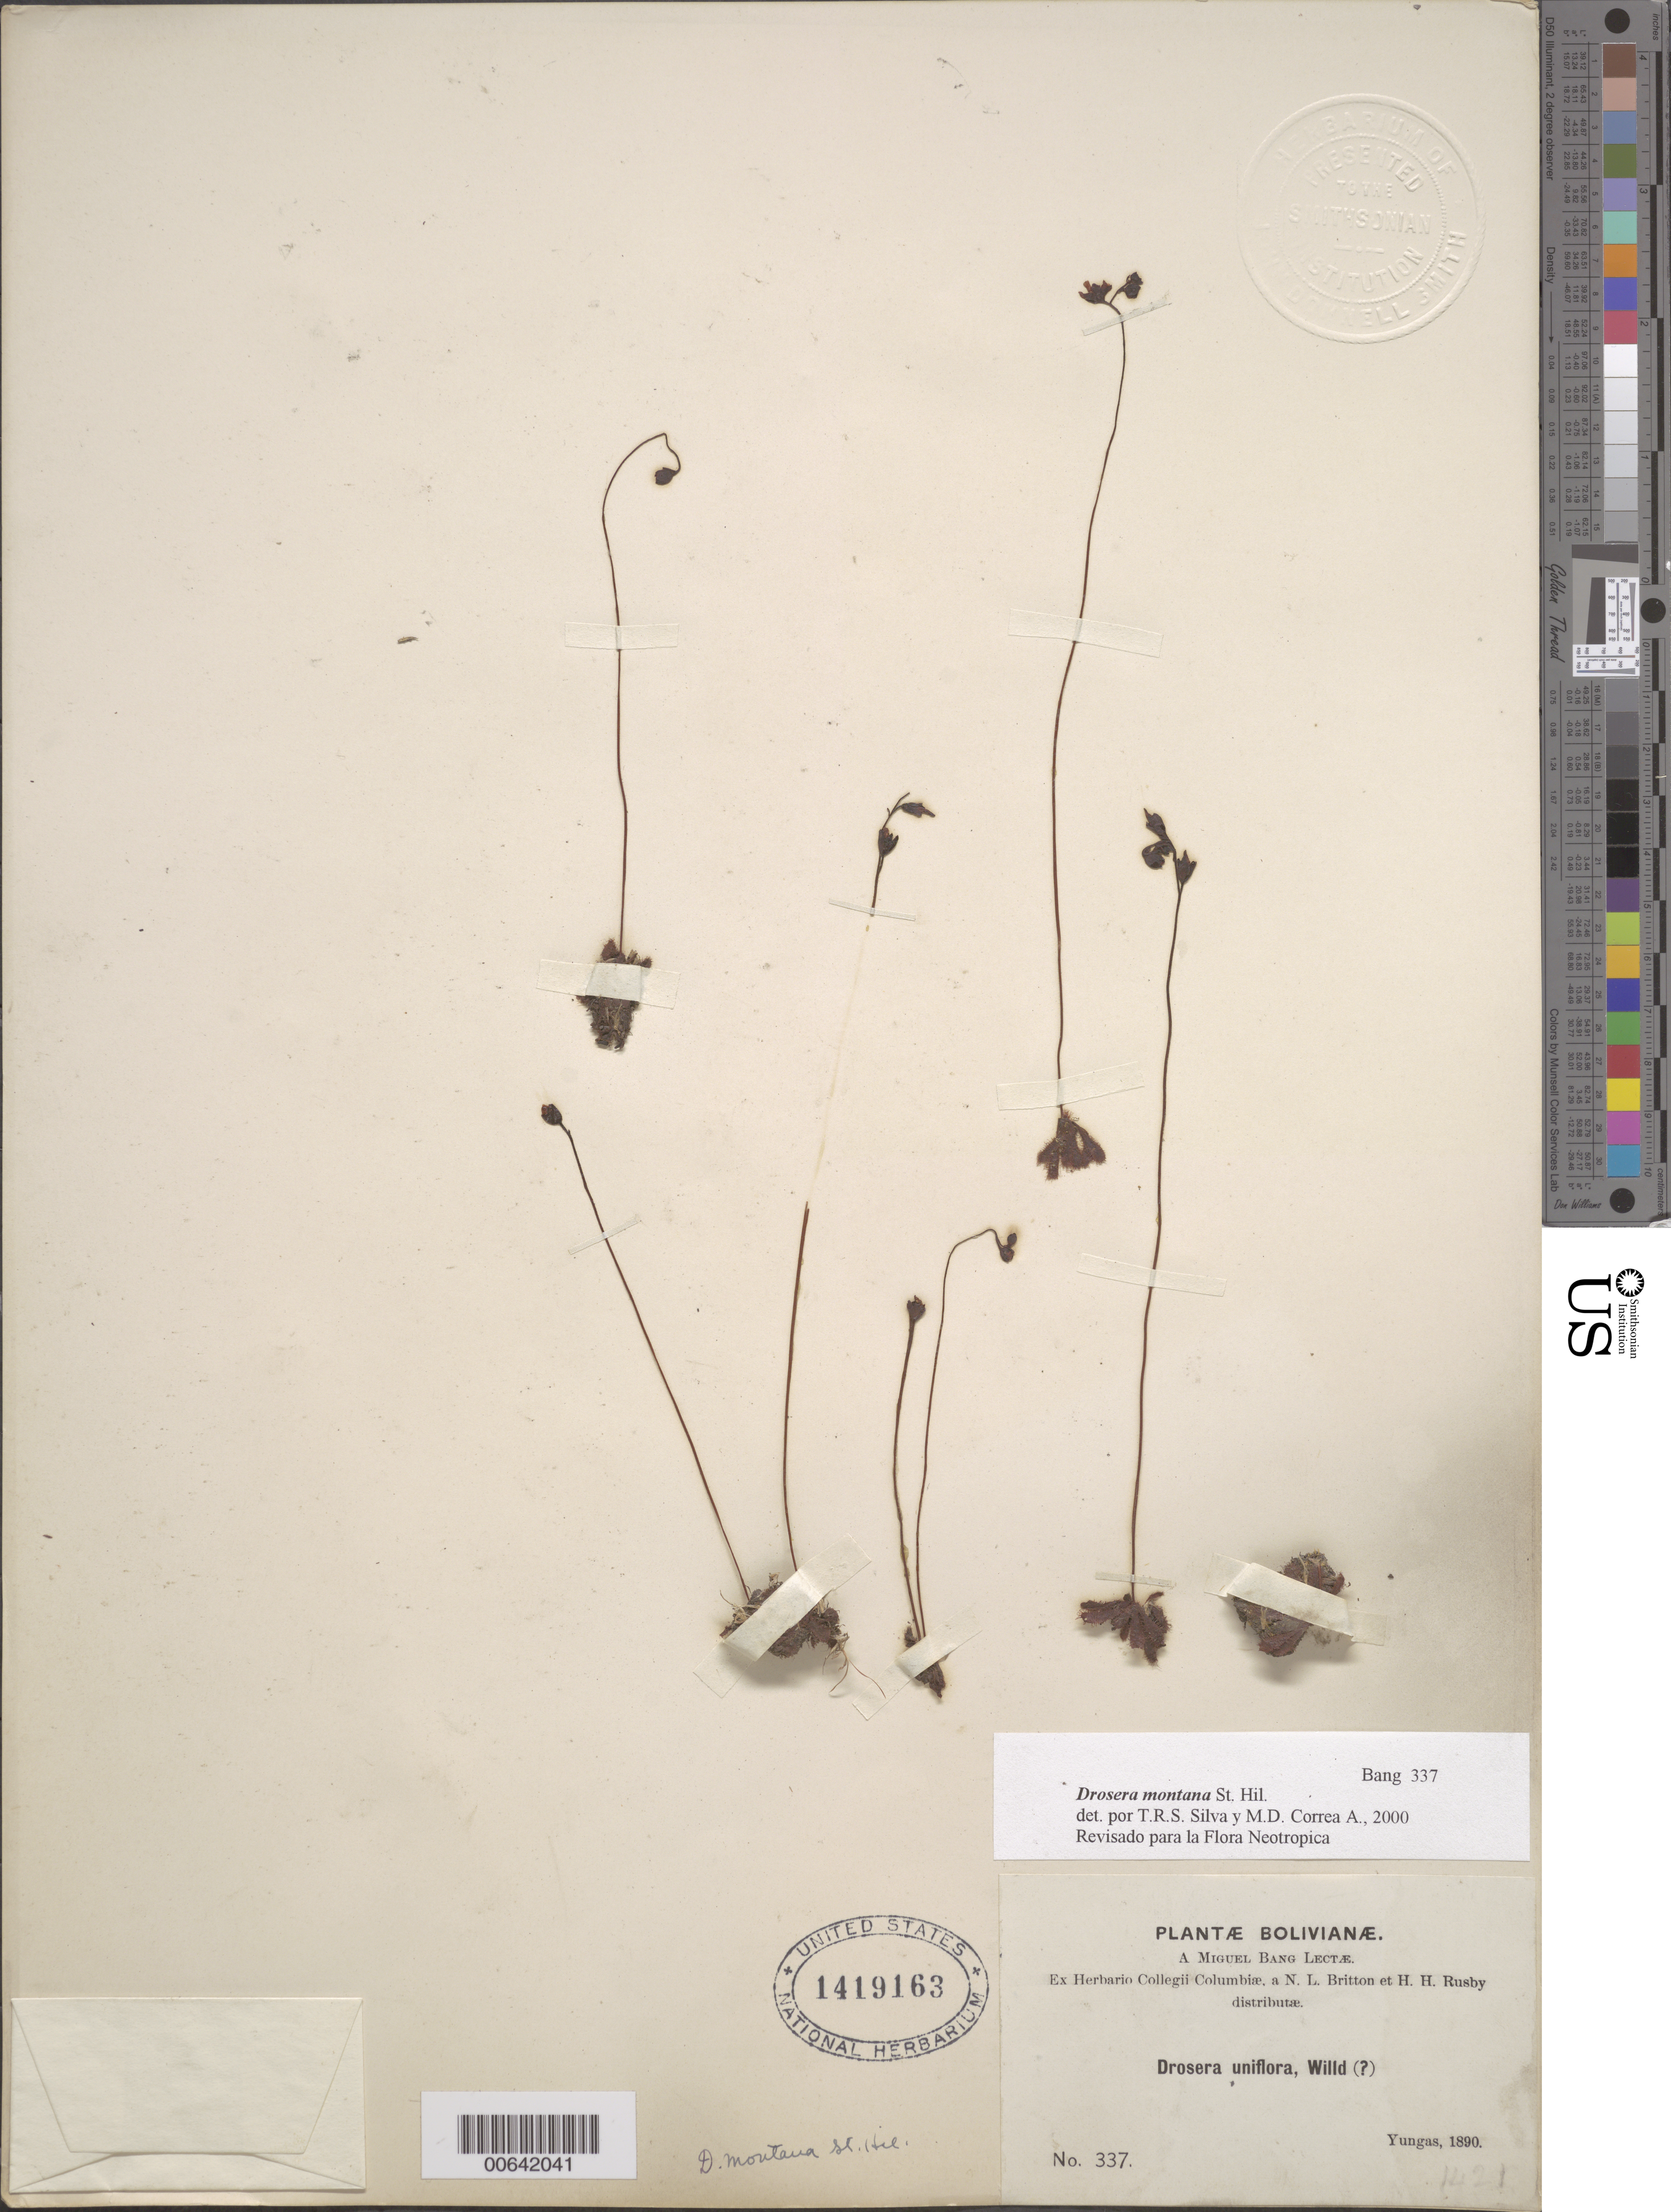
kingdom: Plantae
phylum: Tracheophyta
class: Magnoliopsida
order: Caryophyllales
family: Droseraceae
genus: Drosera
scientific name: Drosera montana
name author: A. St.-Hil.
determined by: Silva, T. R. S. & Correa A. , M. D.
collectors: M. Bang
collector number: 337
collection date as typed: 1890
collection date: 1890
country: Bolivia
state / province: La Paz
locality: Yungas.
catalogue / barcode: US 1419163